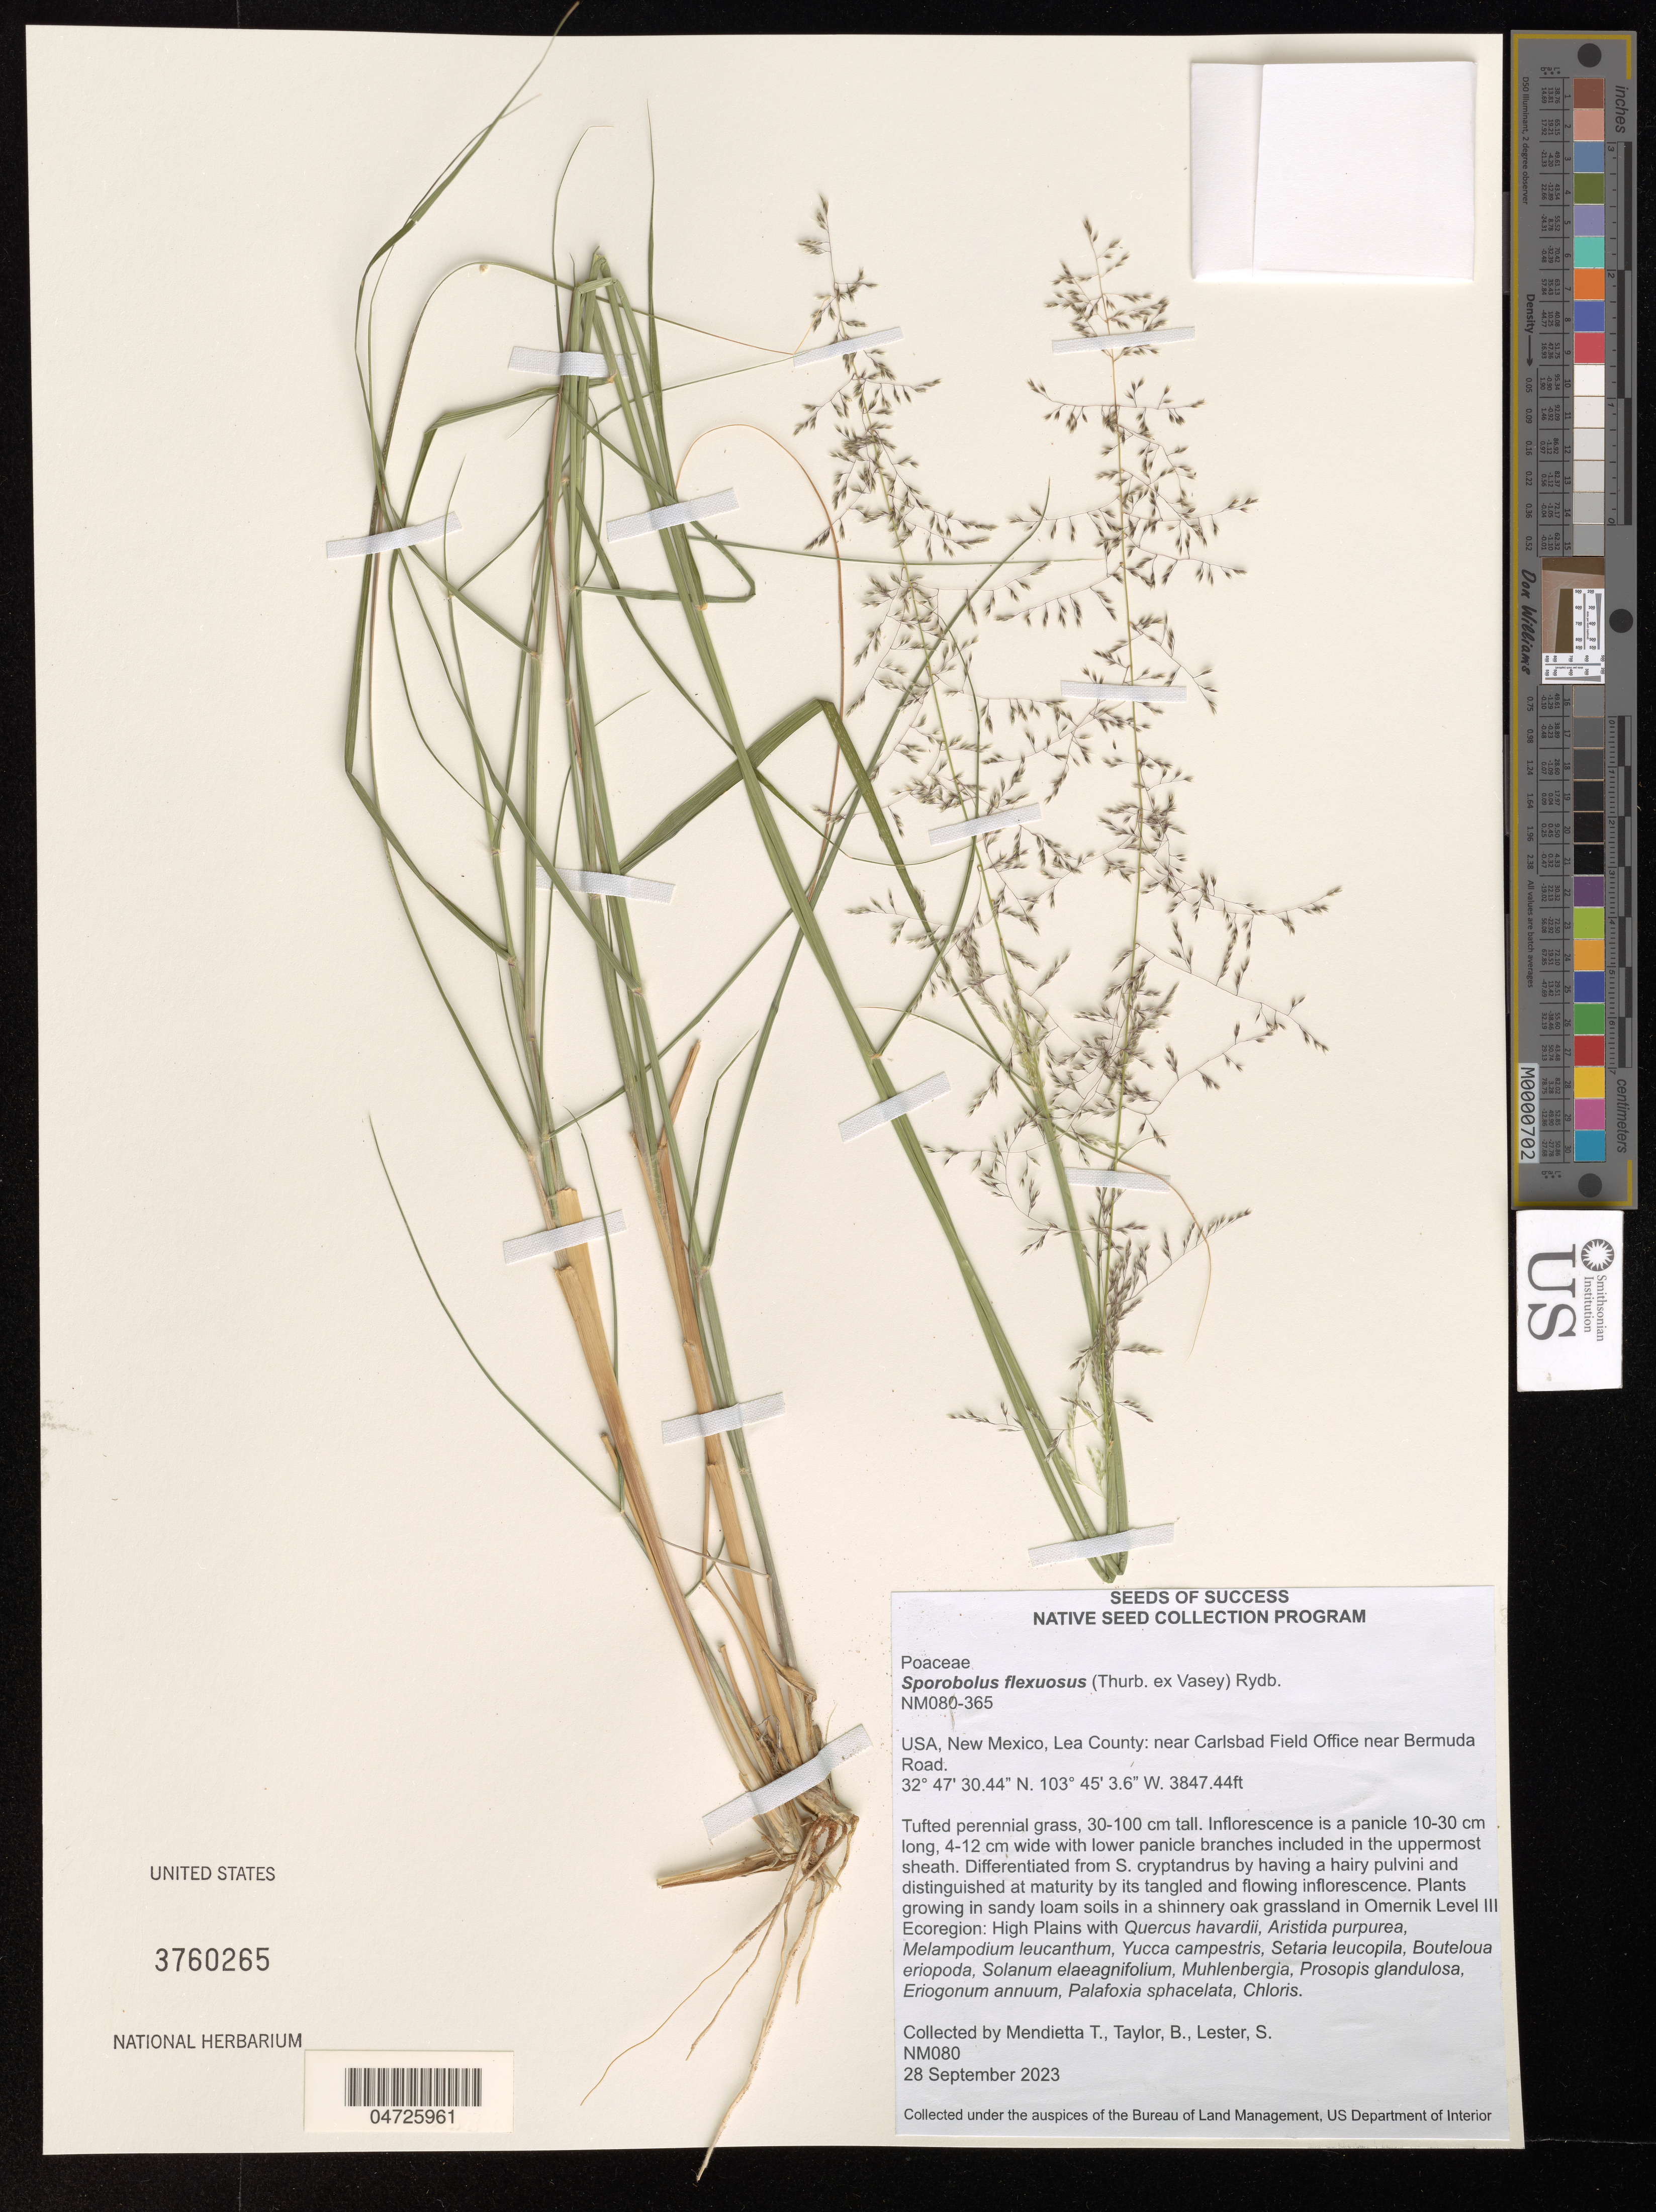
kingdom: Plantae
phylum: Tracheophyta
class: Liliopsida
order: Poales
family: Poaceae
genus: Sporobolus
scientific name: Sporobolus flexuosus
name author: (Thurb.) Rydb.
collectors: T. Mendietta & B. Taylor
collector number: NM080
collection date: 2023-09-28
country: United States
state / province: New Mexico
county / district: Lea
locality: Lea County: near Carlsbad Field Office near Bermuda Road.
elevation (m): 1172.7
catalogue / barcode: US 3760265